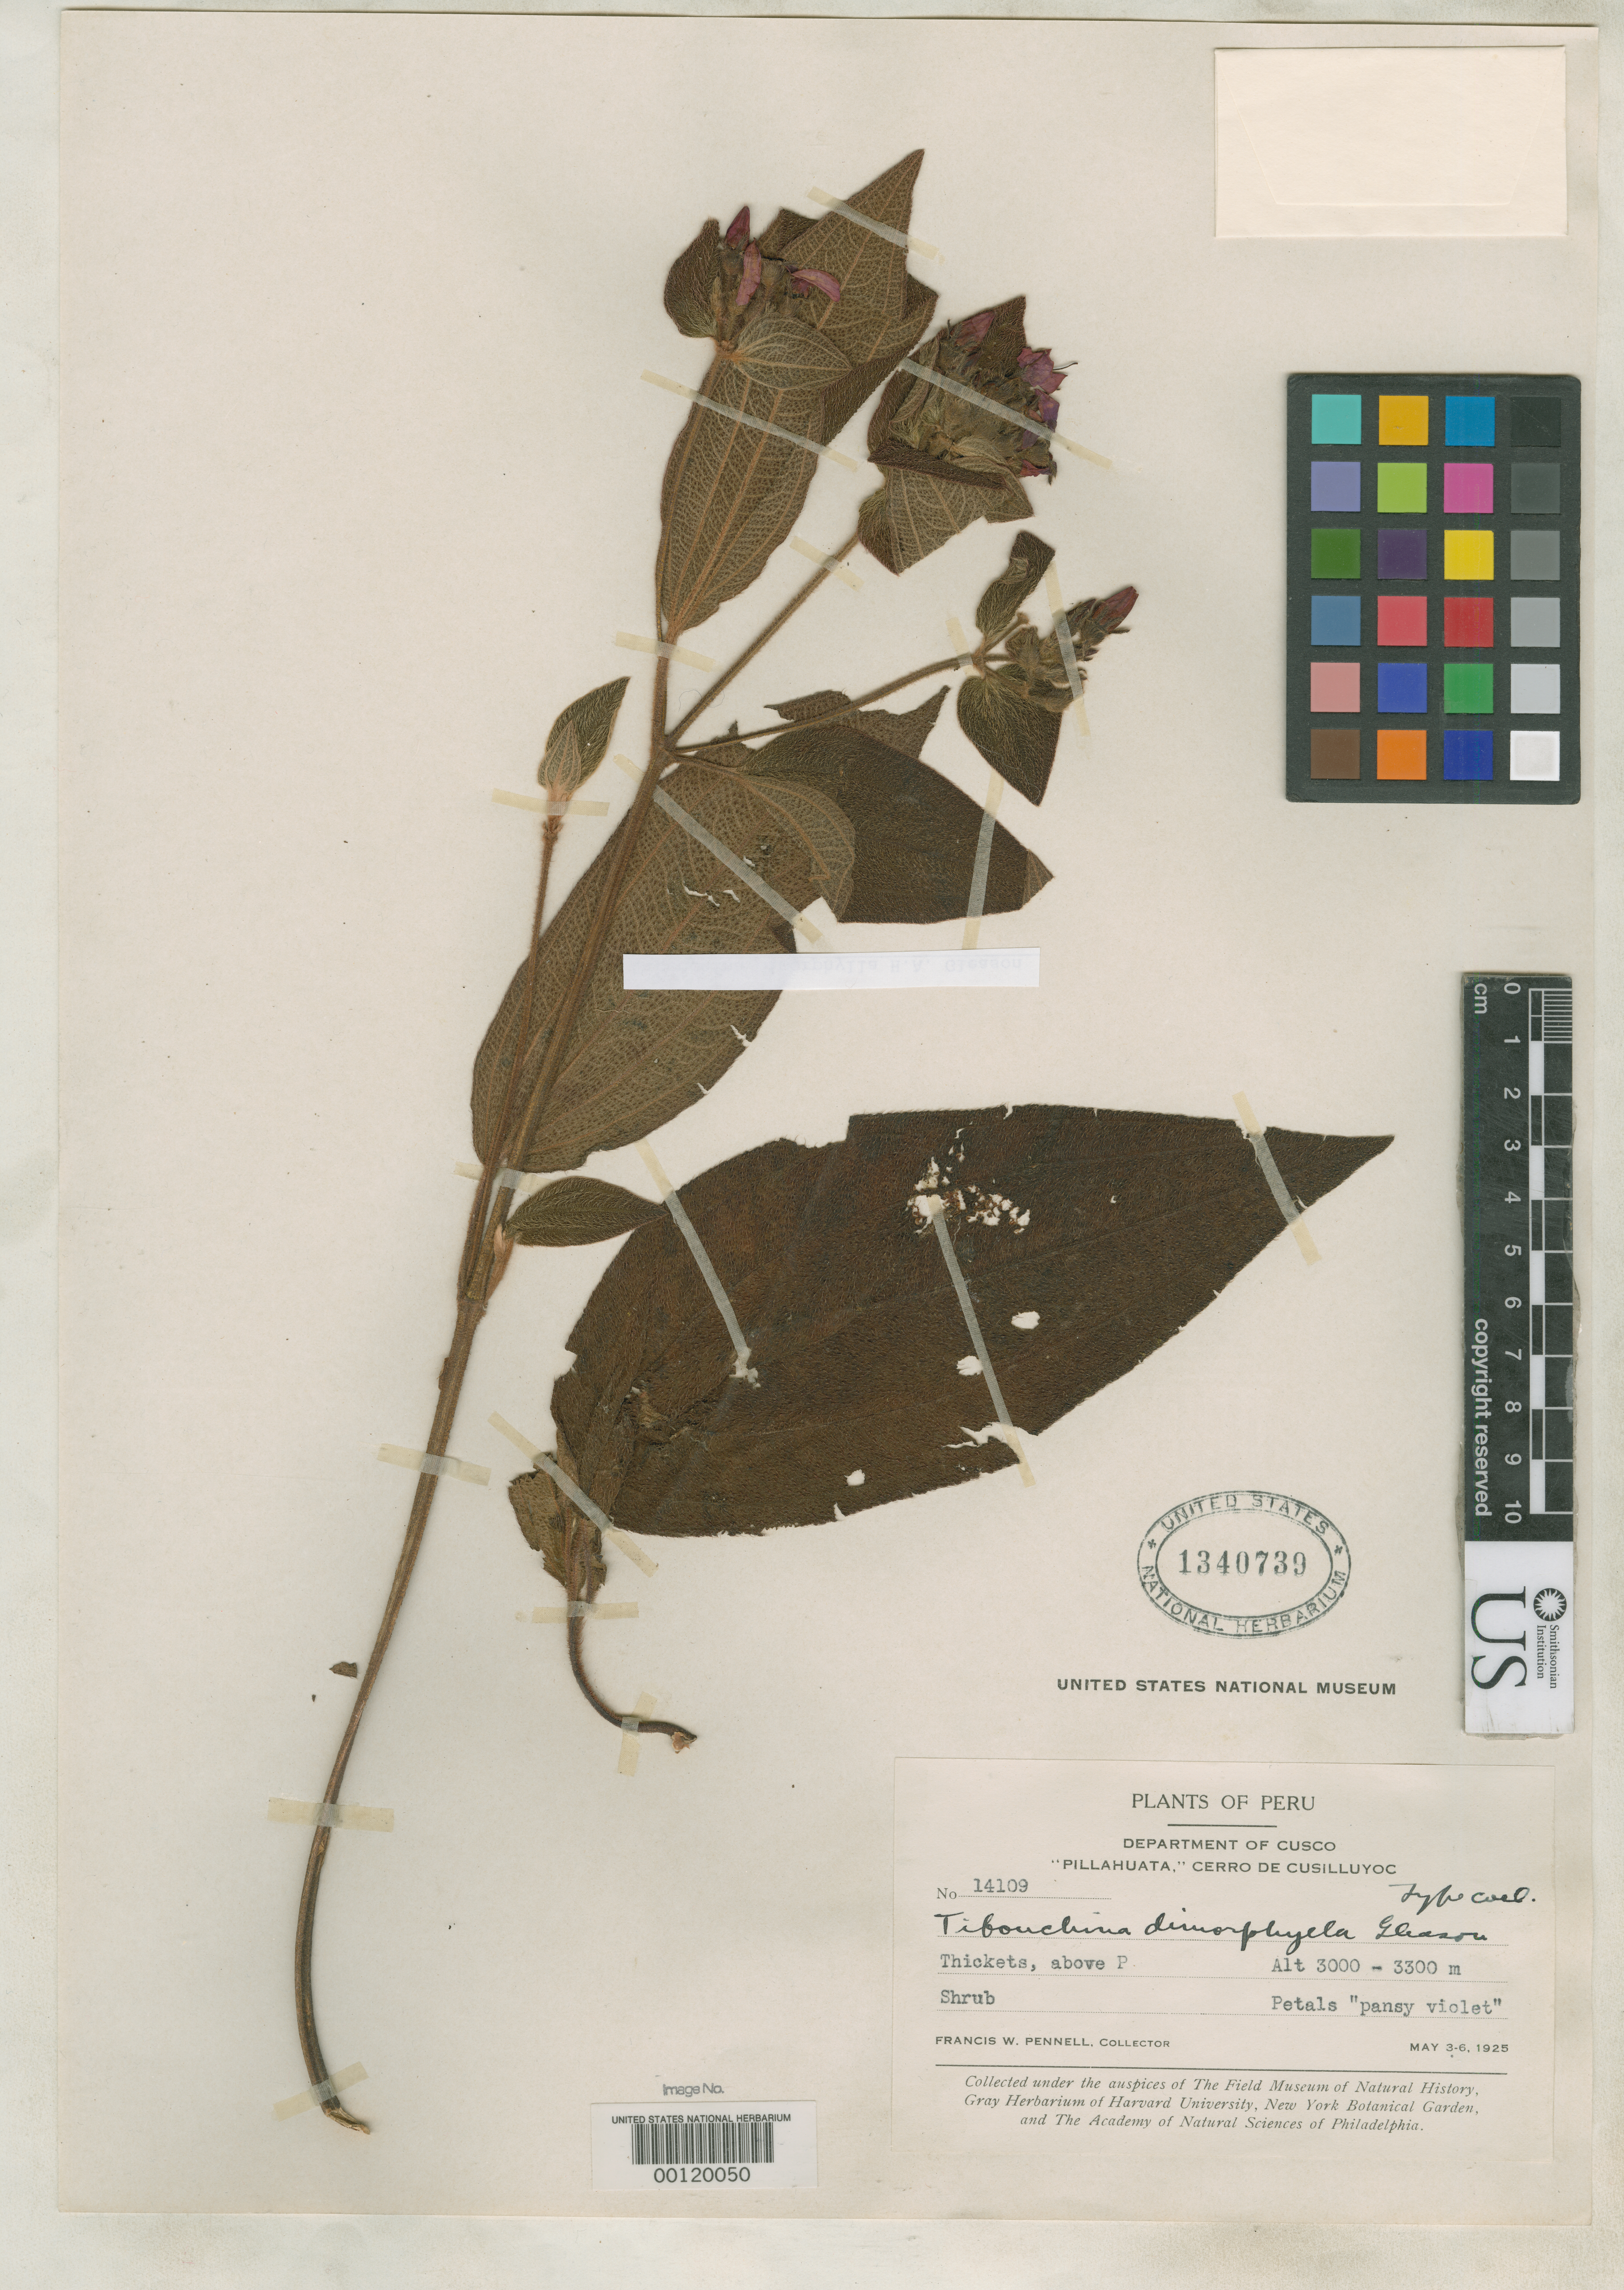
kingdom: Plantae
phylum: Tracheophyta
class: Magnoliopsida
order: Myrtales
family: Melastomataceae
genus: Tibouchina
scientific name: Tibouchina dimorphylla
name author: Gleason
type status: Isotype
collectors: F. W. Pennell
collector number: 14109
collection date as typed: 03 May 1925 to 06 May 1925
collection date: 1925-05-03/1925-05-06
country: Peru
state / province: Cusco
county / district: Paucartambo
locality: "Pillahuata," Cerro de Cusilluyoc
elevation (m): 3000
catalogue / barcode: US 1340739